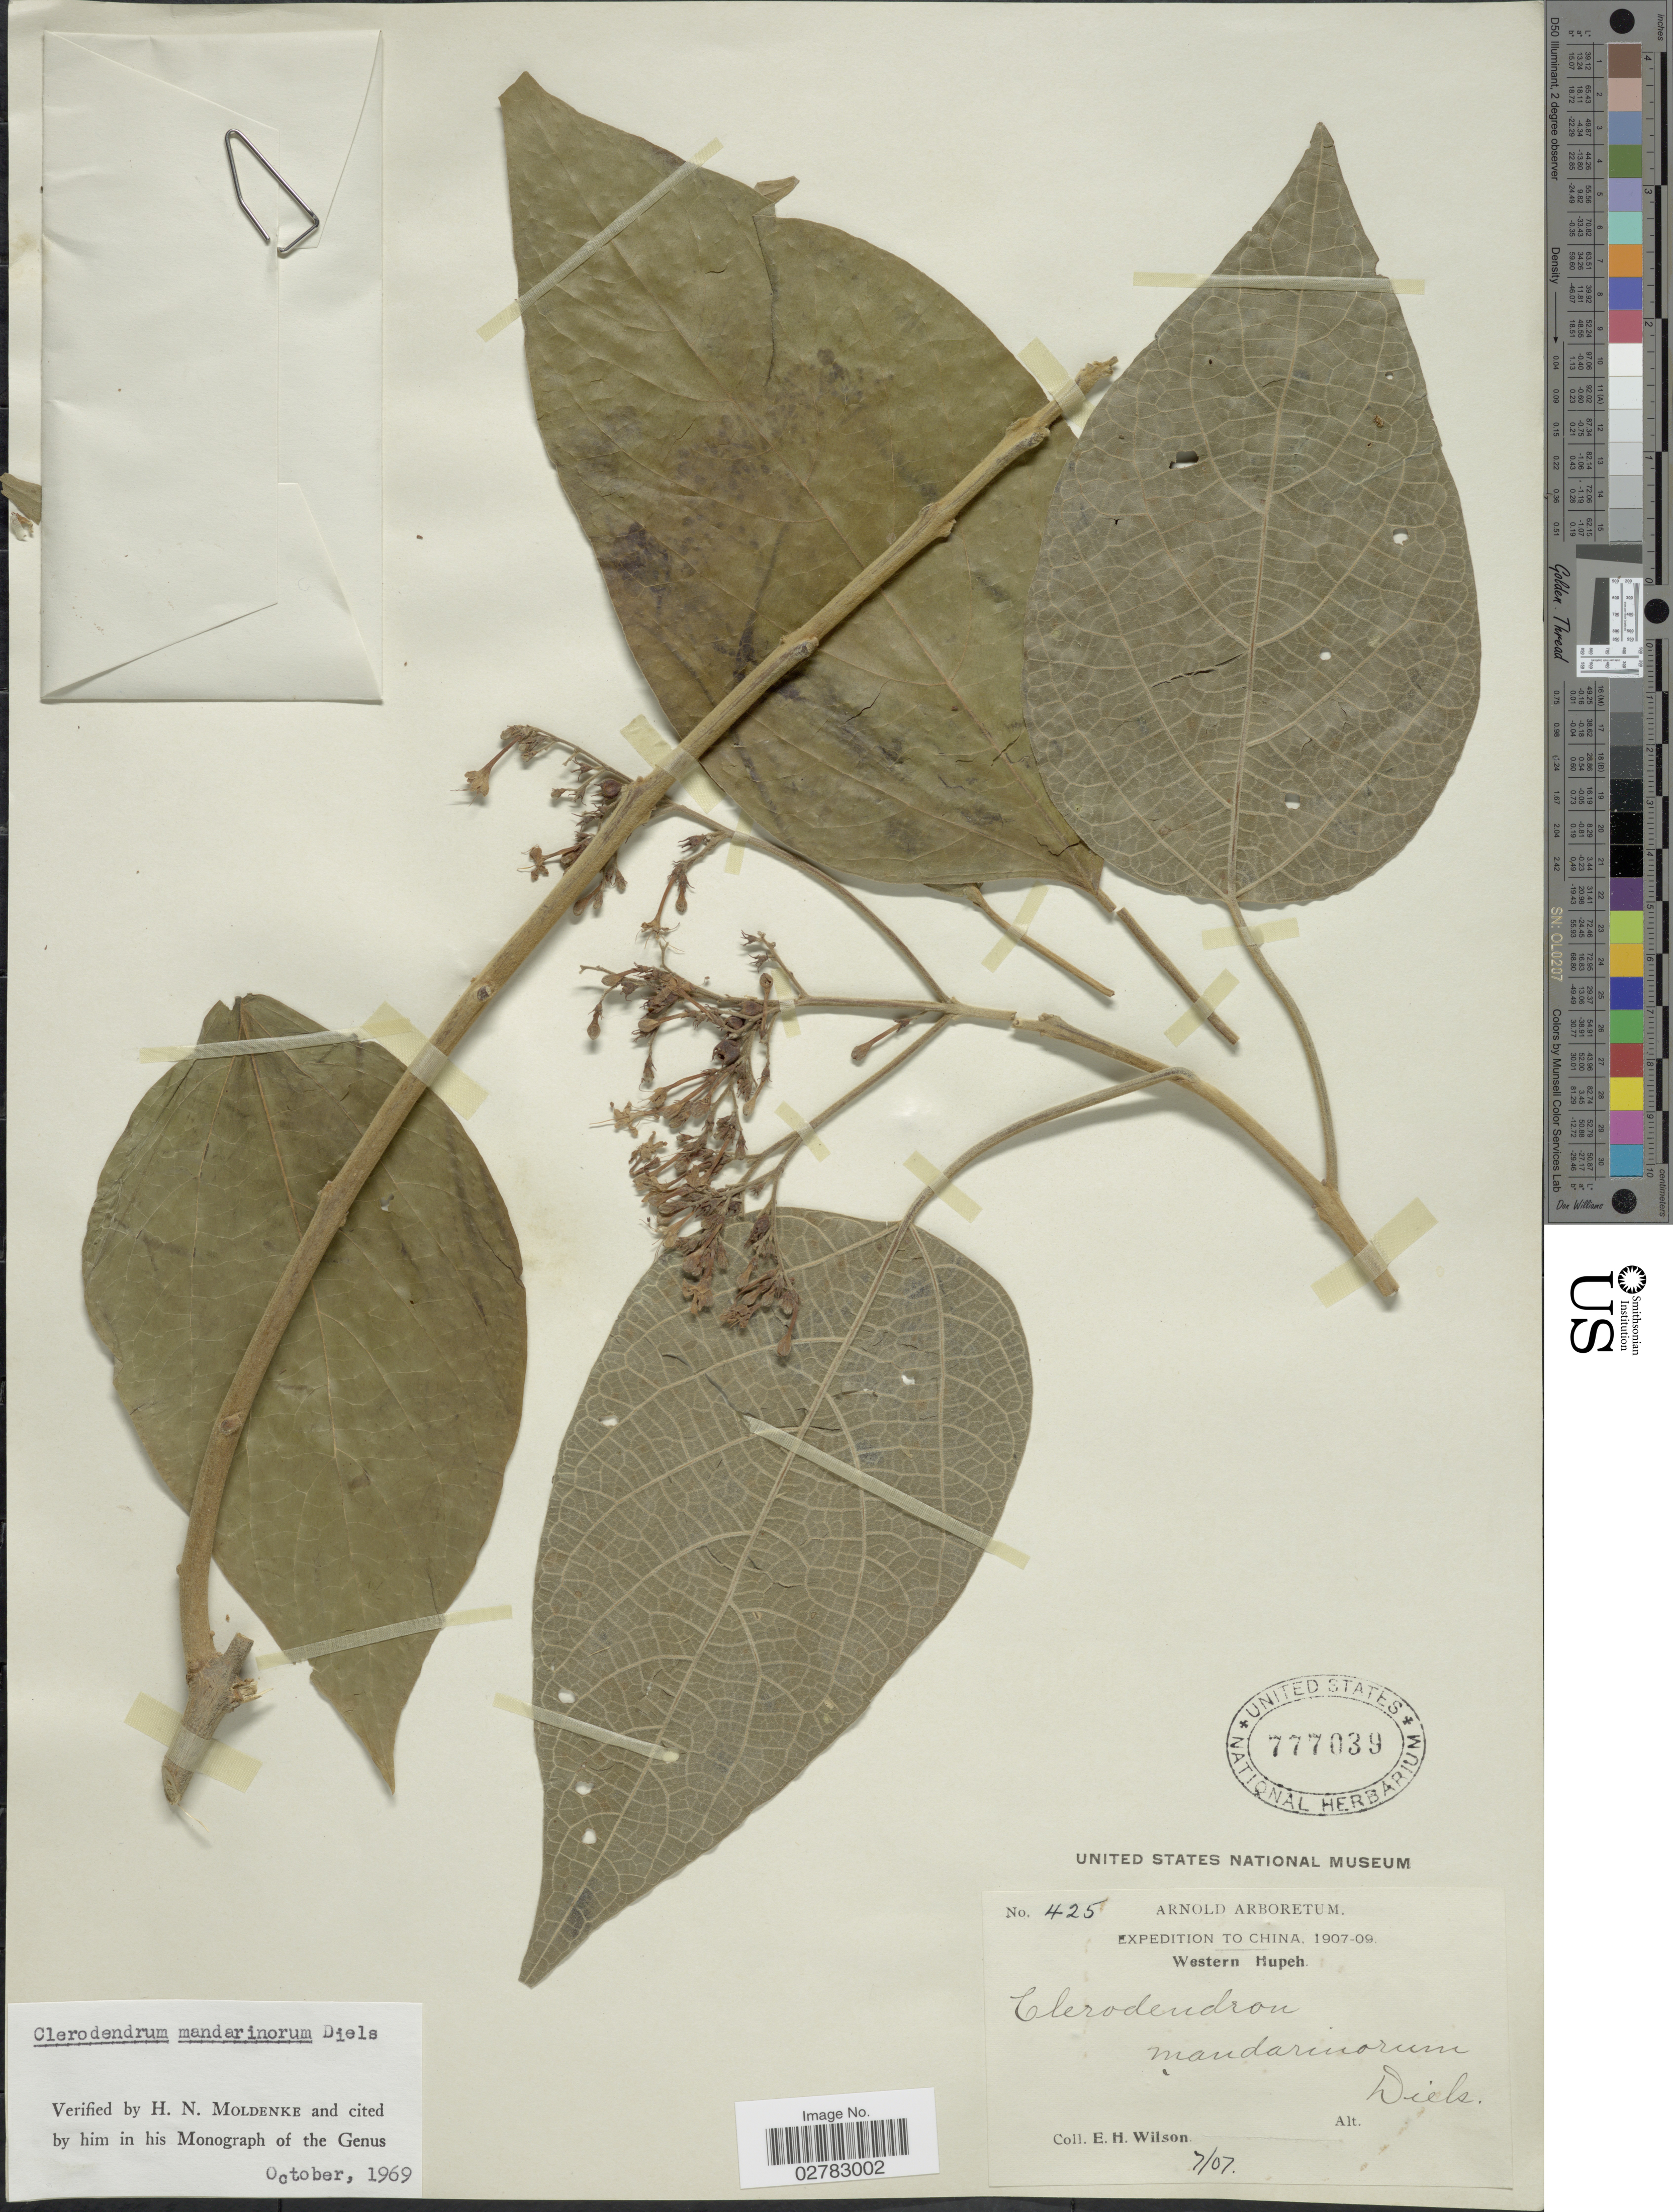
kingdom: Plantae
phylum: Tracheophyta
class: Magnoliopsida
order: Lamiales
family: Lamiaceae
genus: Clerodendrum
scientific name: Clerodendrum mandarinorum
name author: Diels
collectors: E. Wilson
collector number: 425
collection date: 1907-07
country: China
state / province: Hubei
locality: Western Hupeh.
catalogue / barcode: US 777039